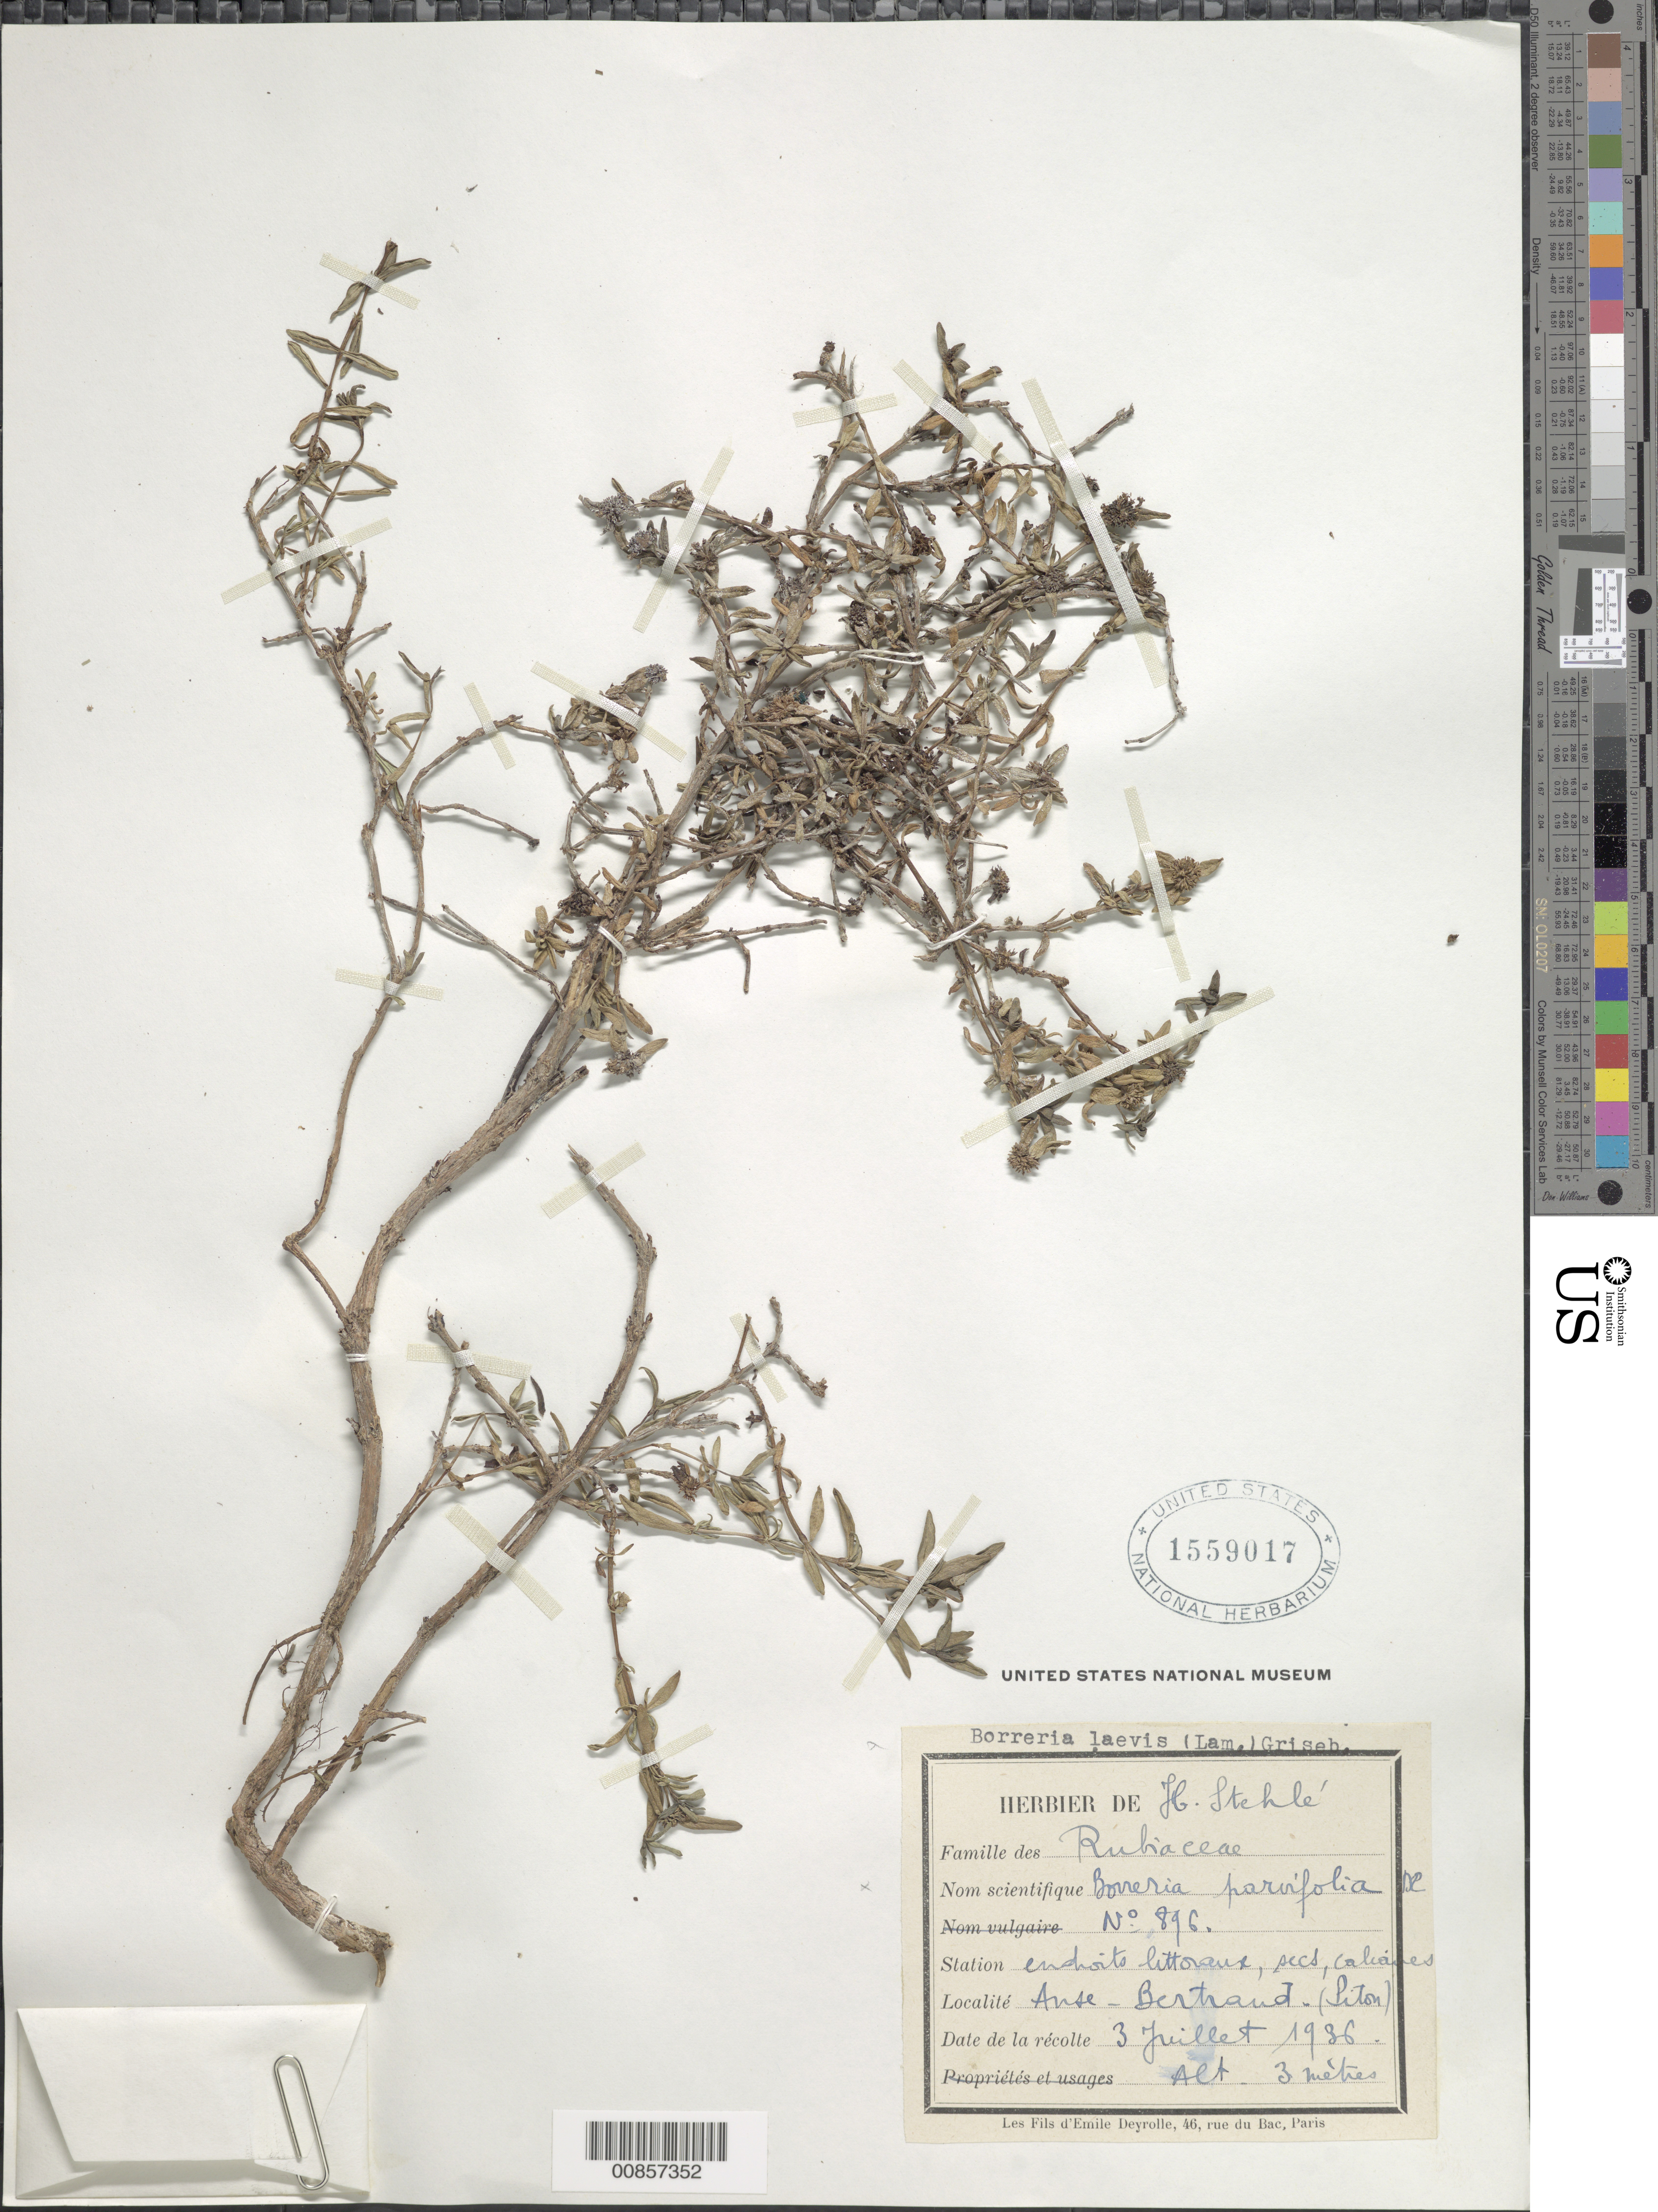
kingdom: Plantae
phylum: Tracheophyta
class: Magnoliopsida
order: Gentianales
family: Rubiaceae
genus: Spermacoce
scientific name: Spermacoce sp.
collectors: H. Stehlé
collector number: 896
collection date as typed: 03 Jul 1936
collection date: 1936-07-03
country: Guadeloupe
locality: Anse-Bertrand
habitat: Endroits littoraux, secs, caliares (sp?)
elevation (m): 3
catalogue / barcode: US 1559017